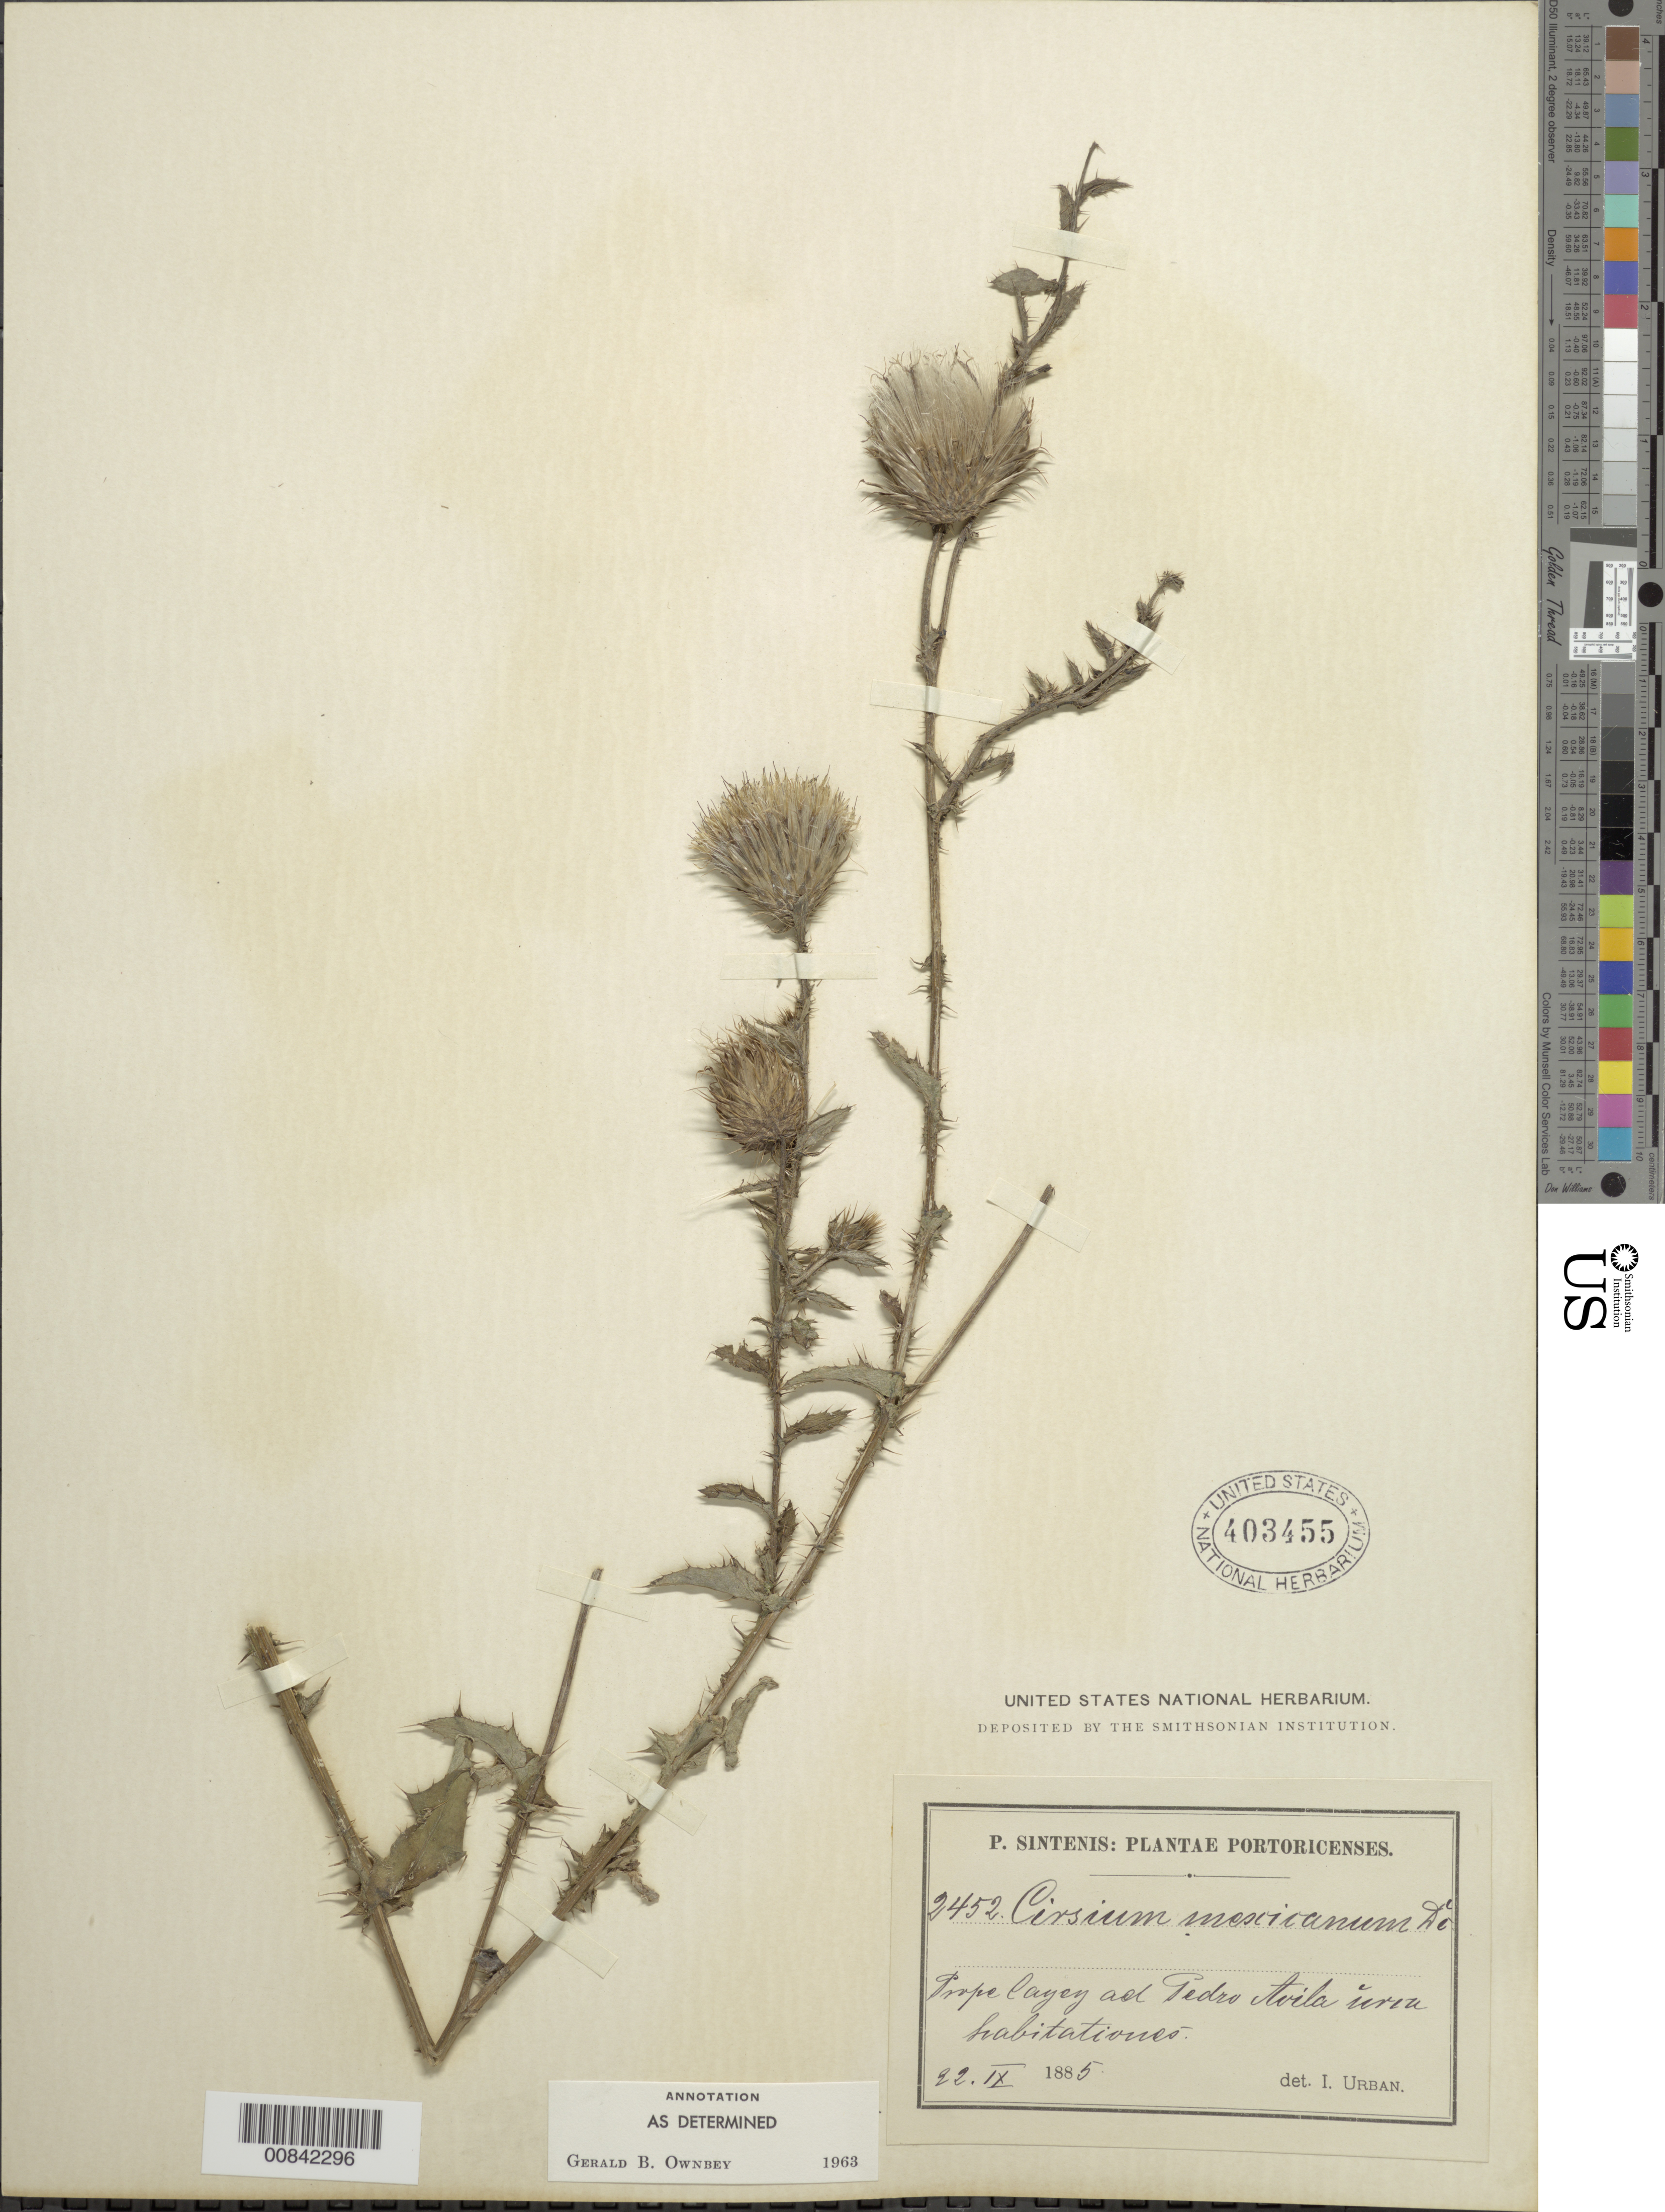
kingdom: Plantae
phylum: Tracheophyta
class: Magnoliopsida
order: Asterales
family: Asteraceae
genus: Cirsium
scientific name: Cirsium mexicanum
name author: DC.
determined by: Ownbey, G. B.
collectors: P. Sintenis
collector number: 2452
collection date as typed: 22 Sep 1885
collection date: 1885-09-22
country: Puerto Rico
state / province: Cayey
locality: Pedro Avila, habitationes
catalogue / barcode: US 403455